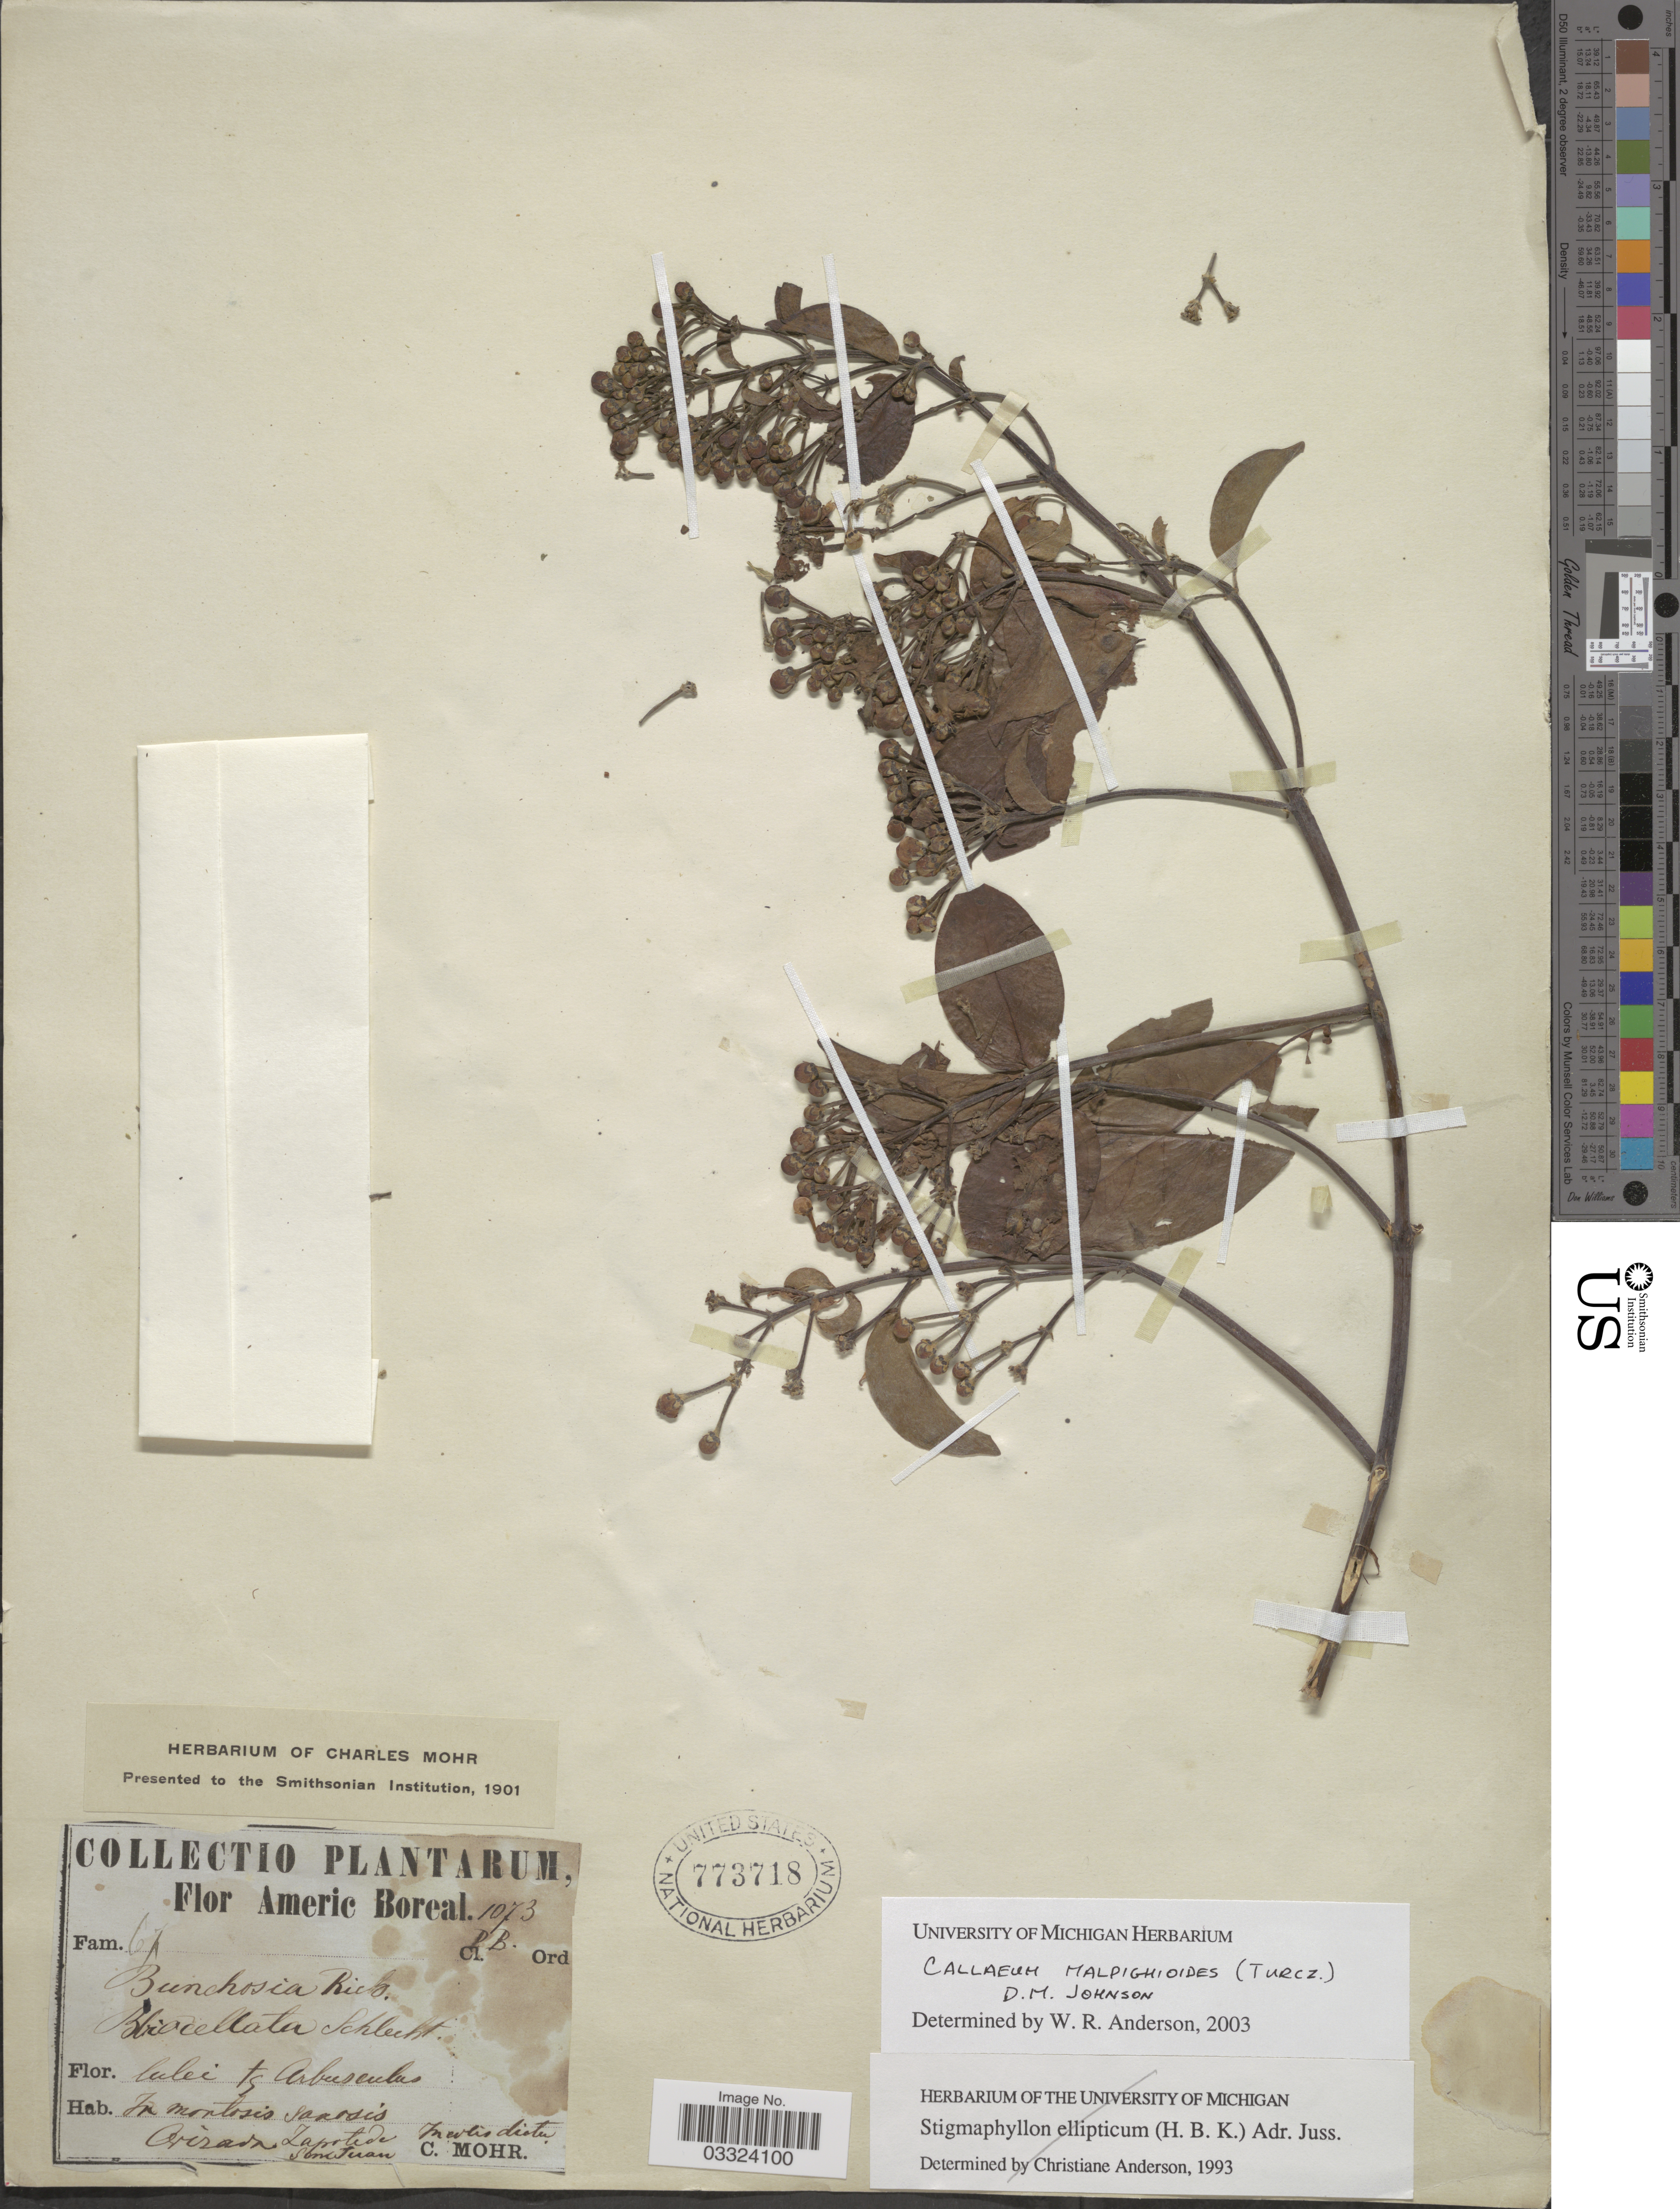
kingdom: Plantae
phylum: Tracheophyta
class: Magnoliopsida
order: Malpighiales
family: Malpighiaceae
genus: Callaeum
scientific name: Callaeum malpighioides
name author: (Turcz.) D.M. Johnson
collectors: C. T. Mohr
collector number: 1073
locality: Americ Boreal. In montosis saxosis Arizada Zapotede Son [interpreted] Juan.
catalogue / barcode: US 773718